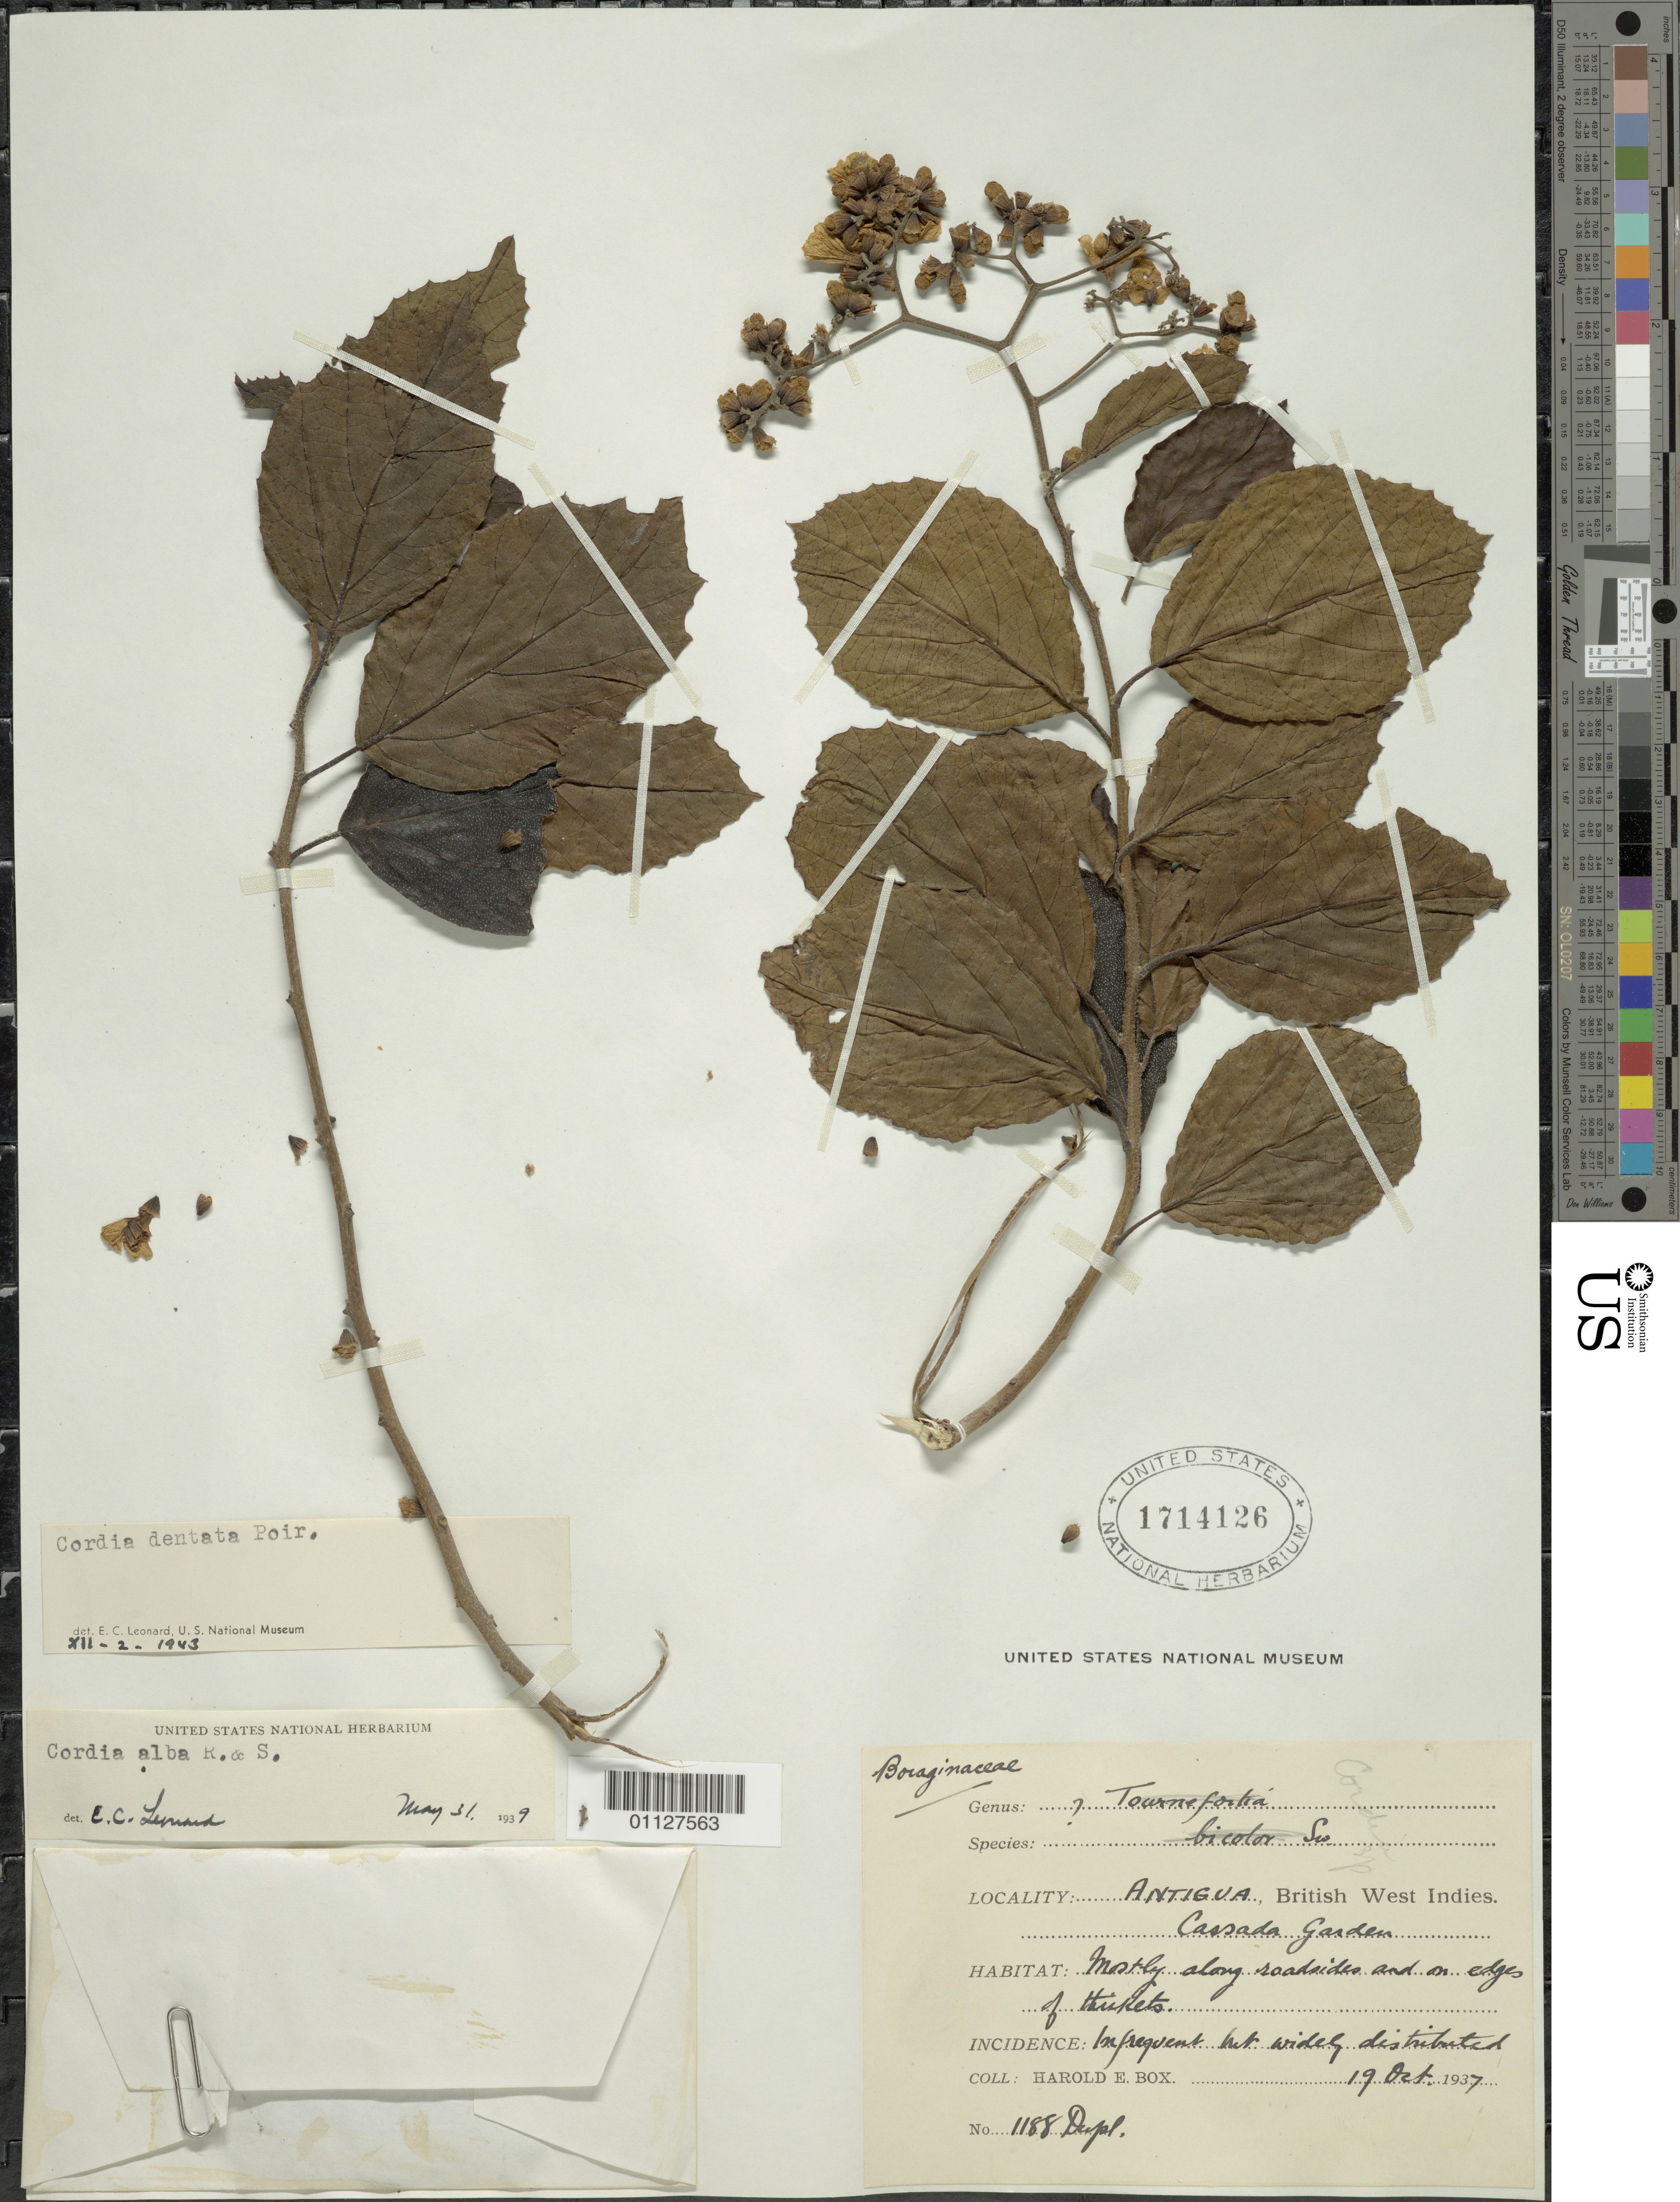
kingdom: Plantae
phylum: Tracheophyta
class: Magnoliopsida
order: Boraginales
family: Cordiaceae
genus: Cordia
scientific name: Cordia dentata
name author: Poir.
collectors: H. E. Box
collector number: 1188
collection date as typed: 19 Oct 1937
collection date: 1937-10-19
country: Antigua and Barbuda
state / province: Saint John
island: Antigua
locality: Cassada Garden. Mostly along roadsides and on edges of thickets.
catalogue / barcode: US 1714126